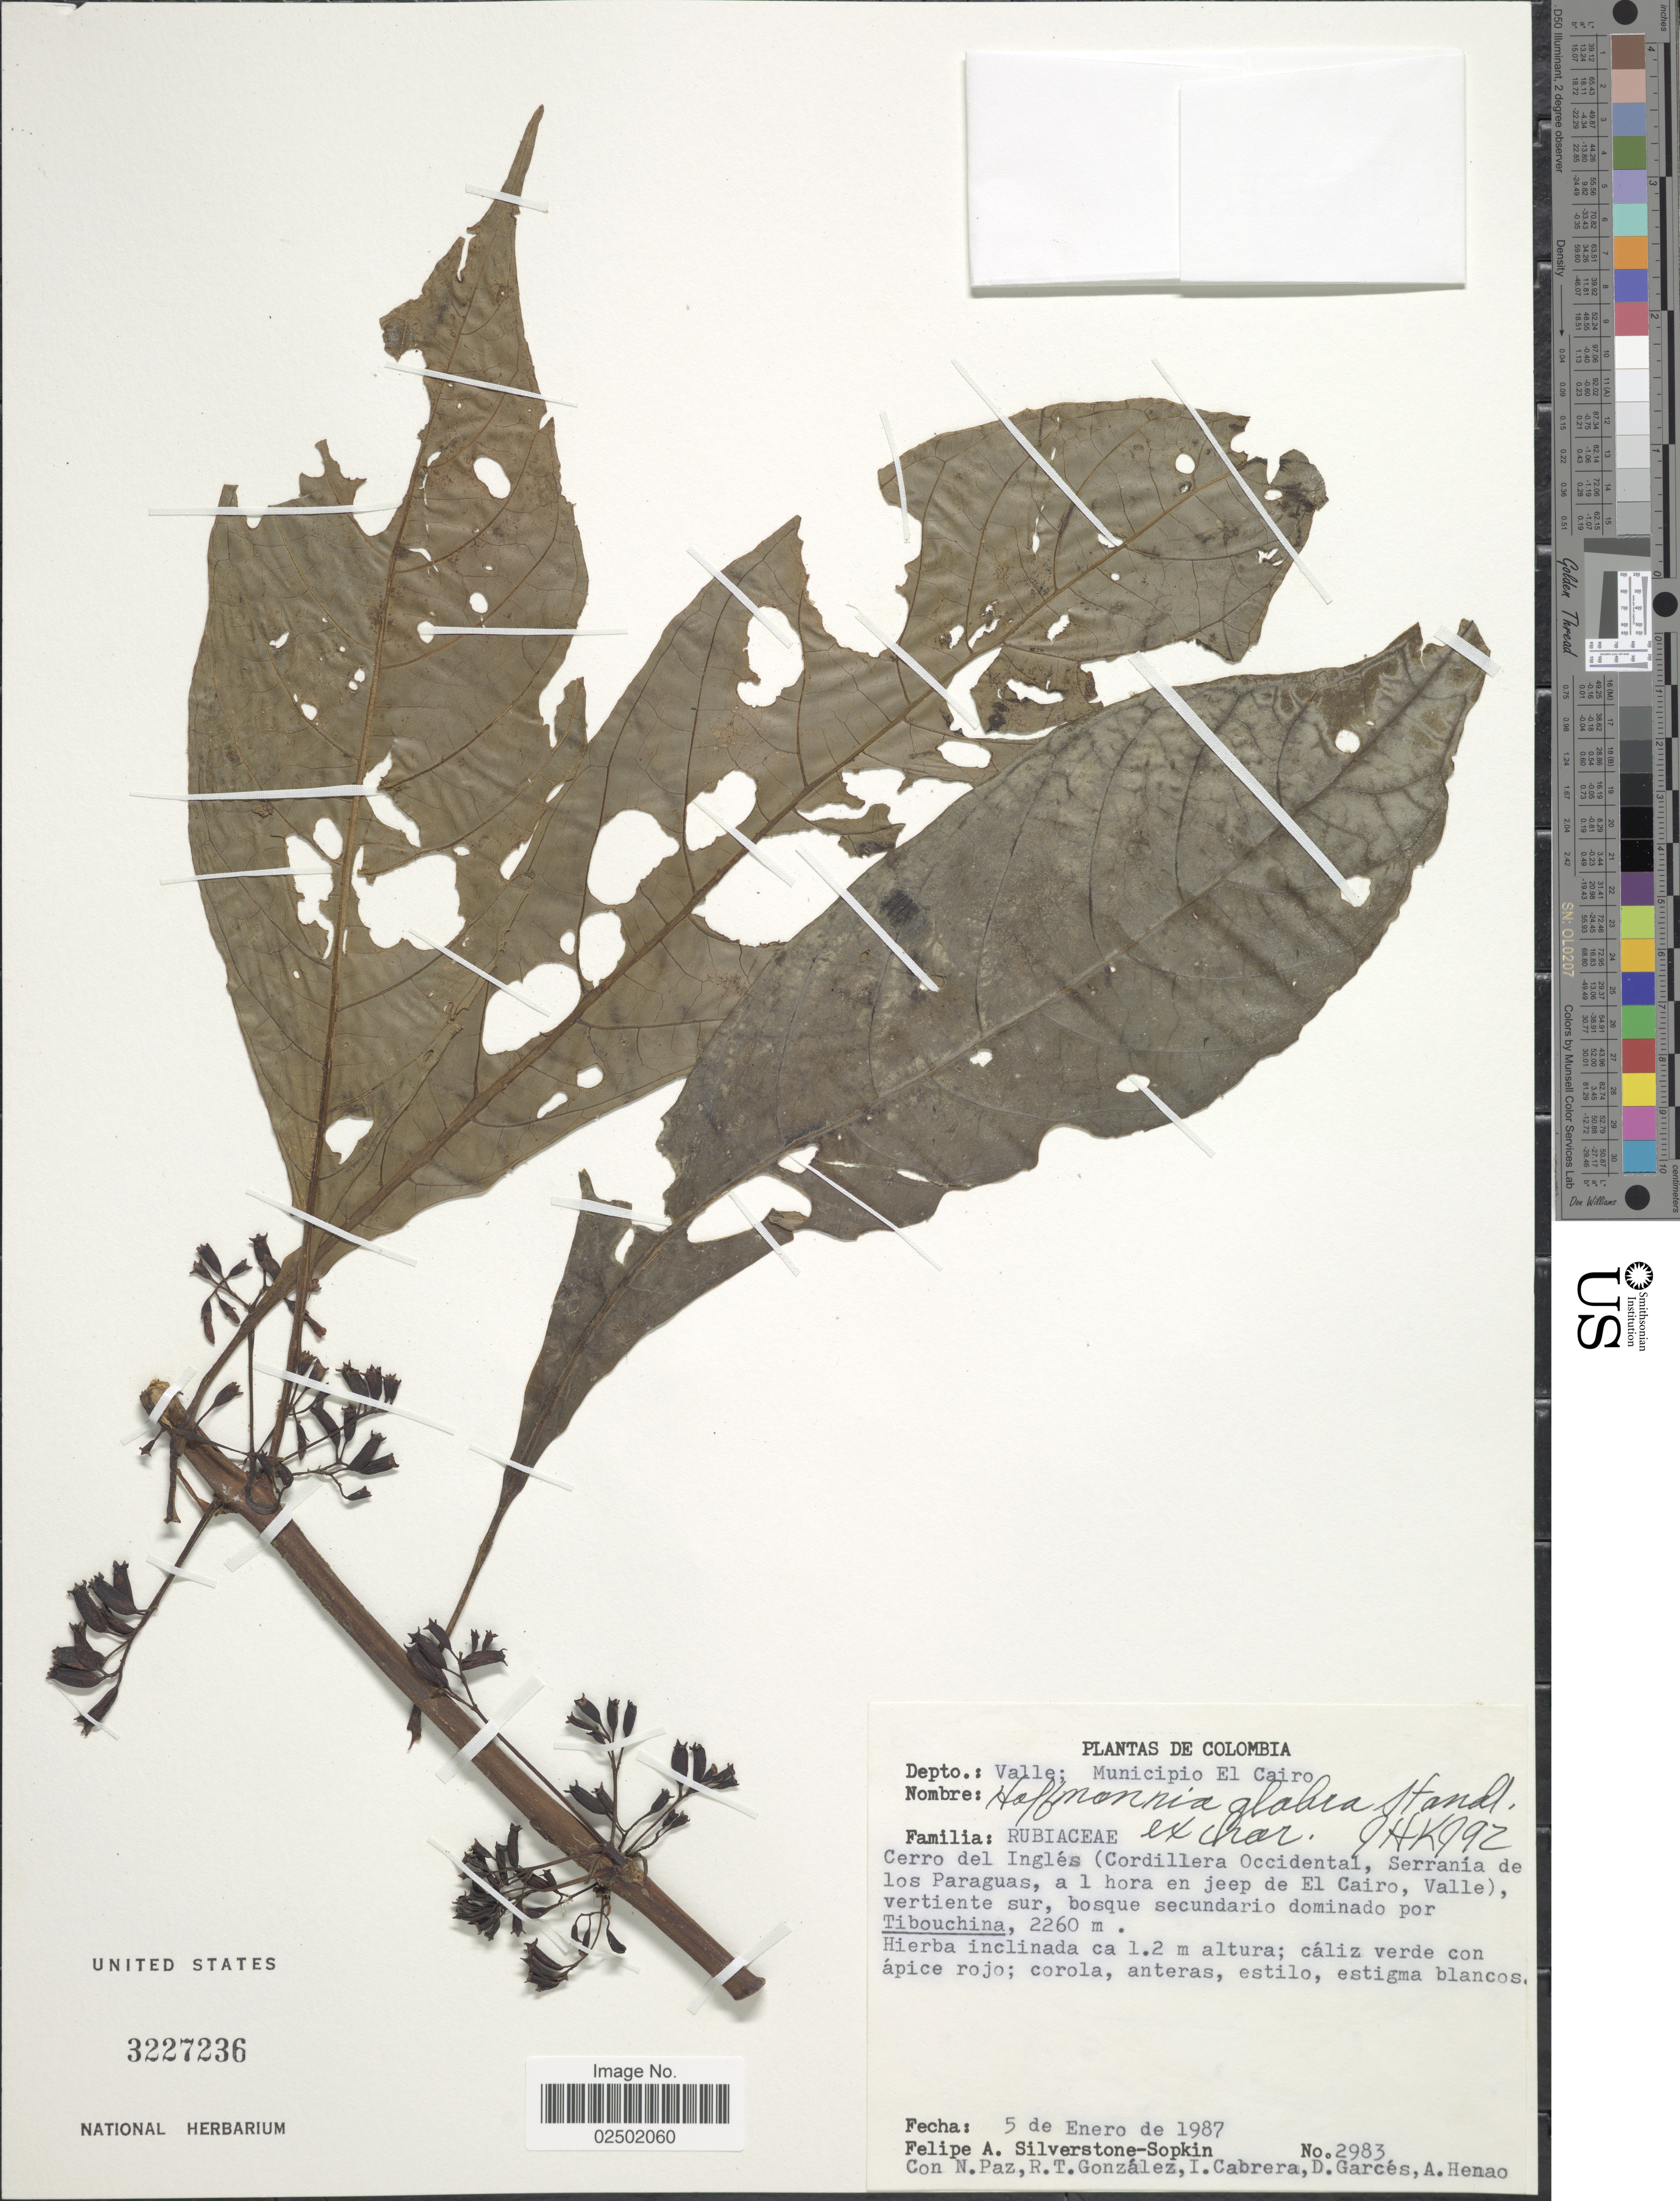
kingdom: Plantae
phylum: Tracheophyta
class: Magnoliopsida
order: Gentianales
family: Rubiaceae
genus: Hoffmannia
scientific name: Hoffmannia glabra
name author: Standl.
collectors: P. A. Silverstone-Sopkin, N. Paz, R. Gonzalez, I. Cabrera & et al.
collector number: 2983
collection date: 1987-01-05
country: Colombia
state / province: Valle del Cauca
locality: Depto.: Valle; Municipio El Cairo. Cerro del Ingles (Cordillera Occidental, Serrania de los Paraguas, a 1 hora en jeep de El Cairo, Valle)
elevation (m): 2260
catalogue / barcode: US 3227236